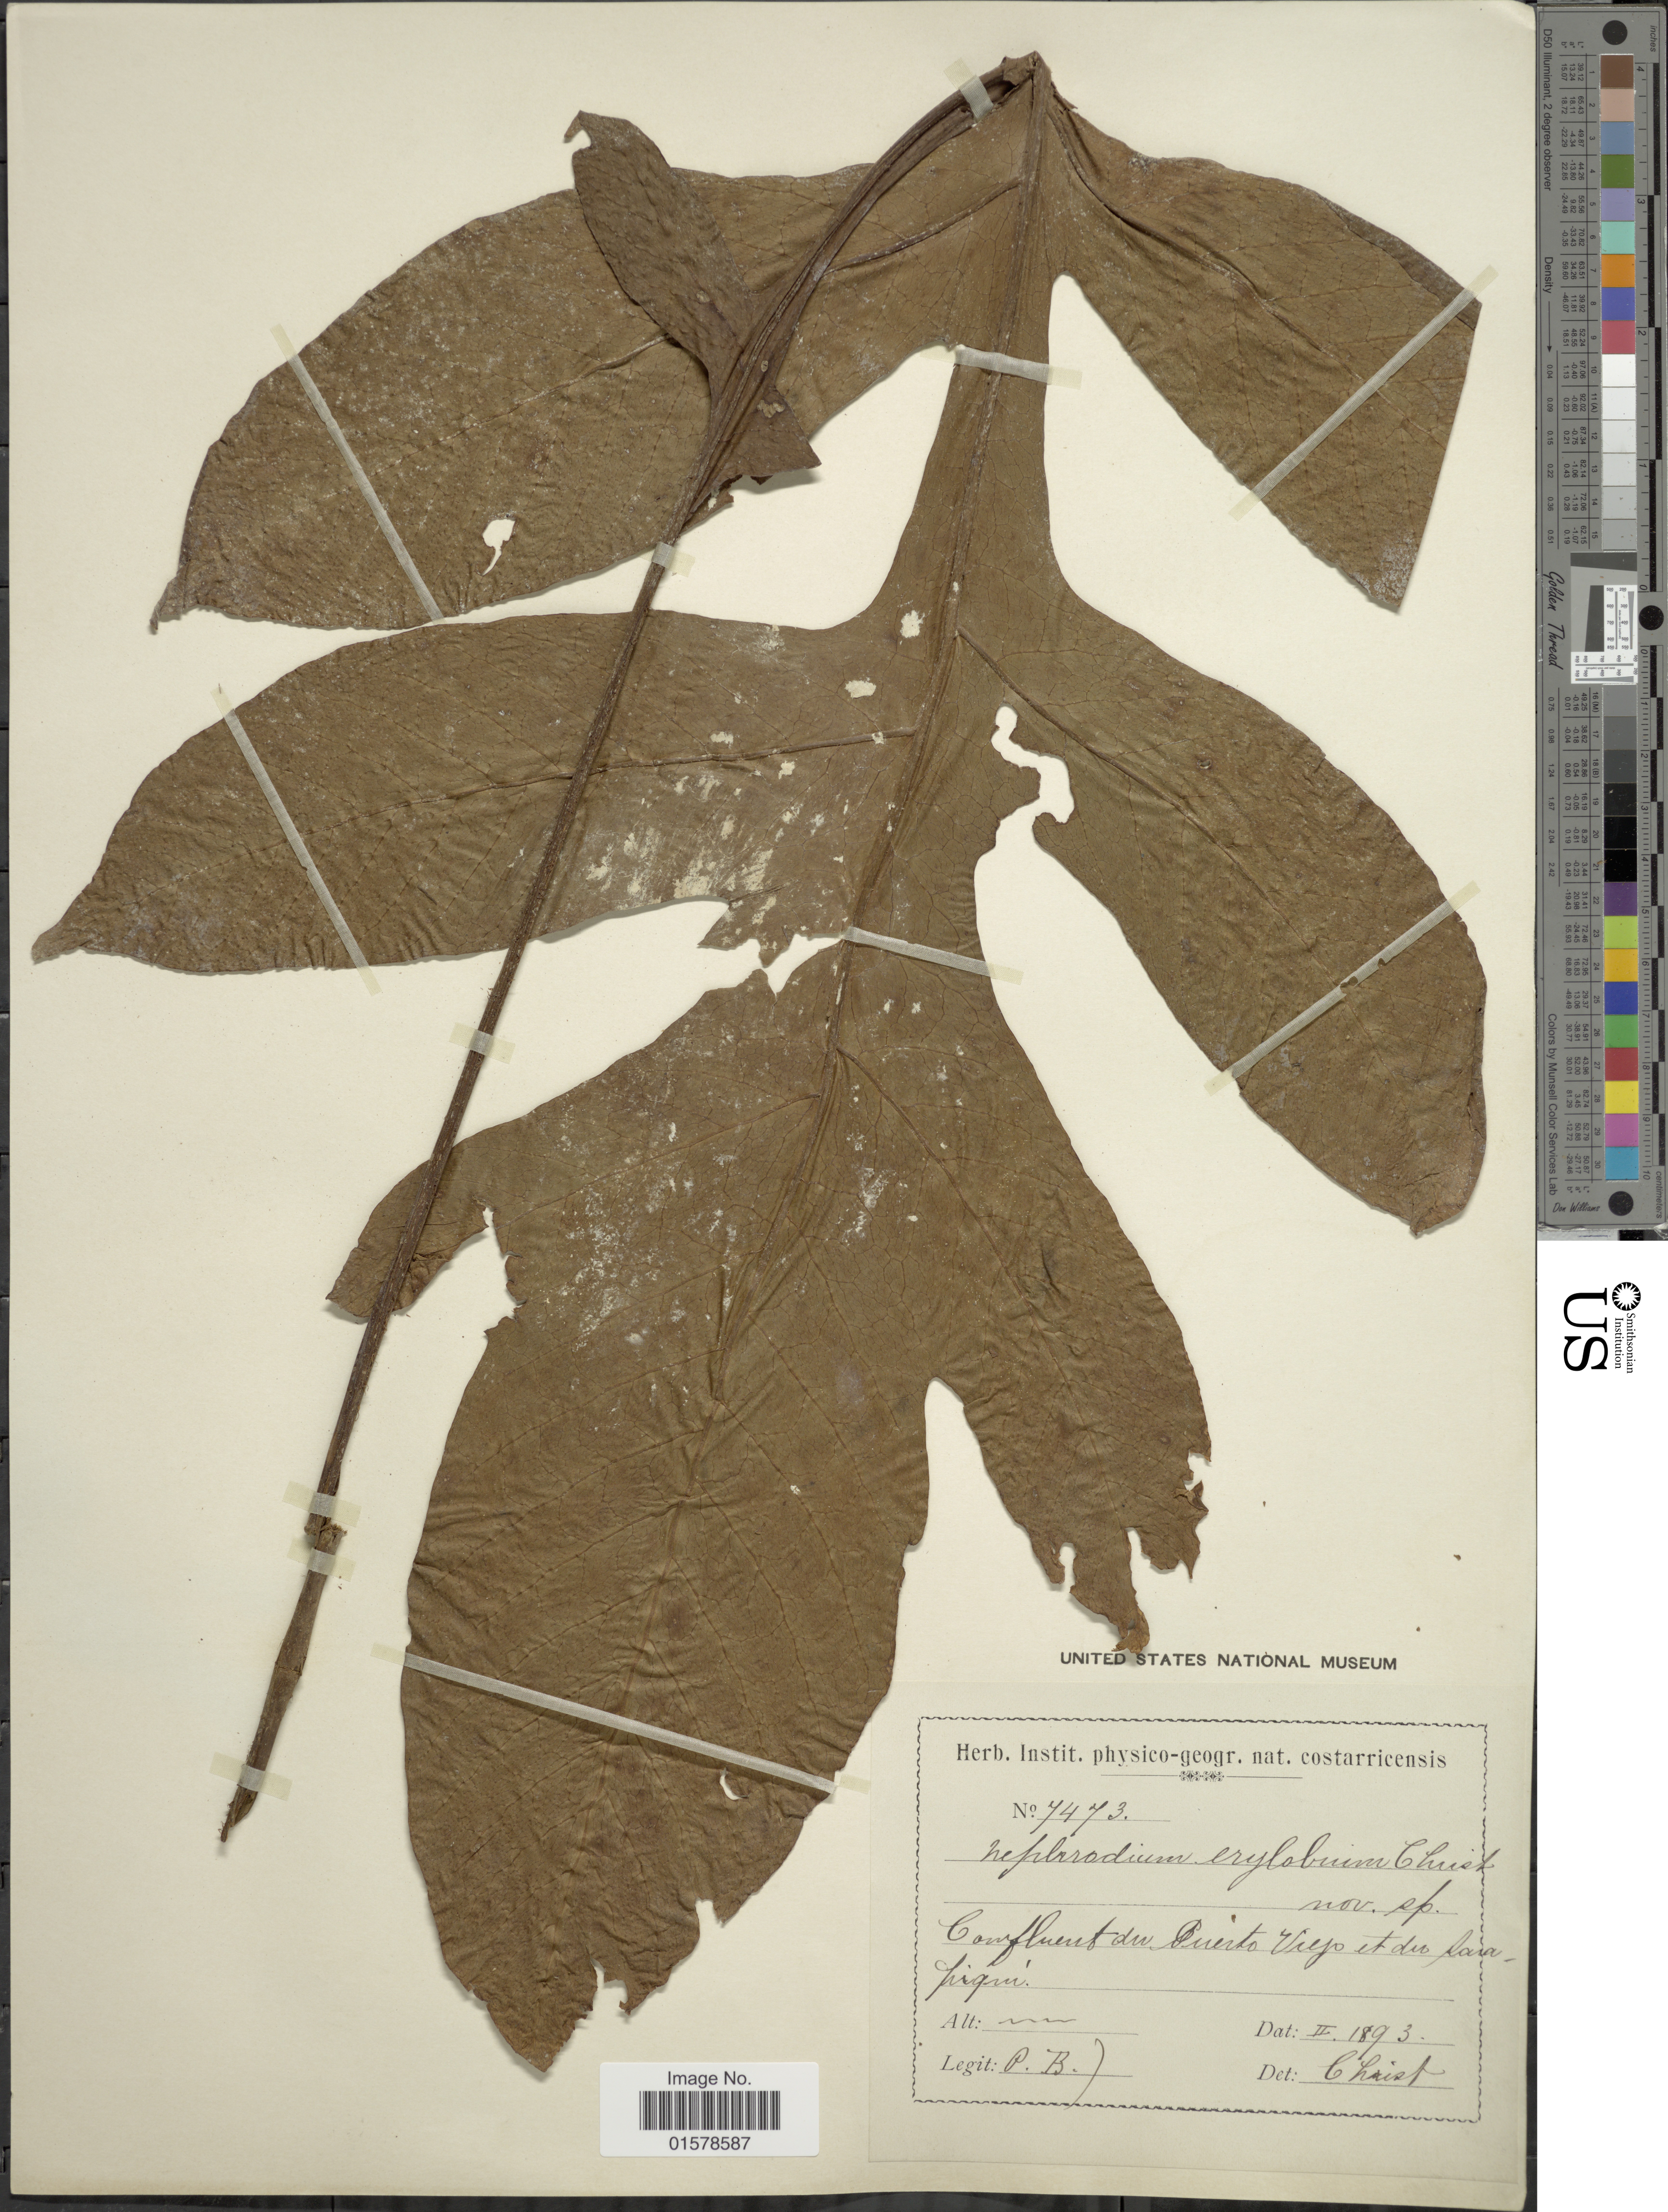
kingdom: Plantae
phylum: Tracheophyta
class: Polypodiopsida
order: Polypodiales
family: Tectariaceae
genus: Tectaria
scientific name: Tectaria nicotianifolia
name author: (Baker) C. Chr.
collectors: J. P. B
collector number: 7473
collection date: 1893-02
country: Costa Rica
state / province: Heredia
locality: Confluent du Puerto Viejo et du Sarapiquí